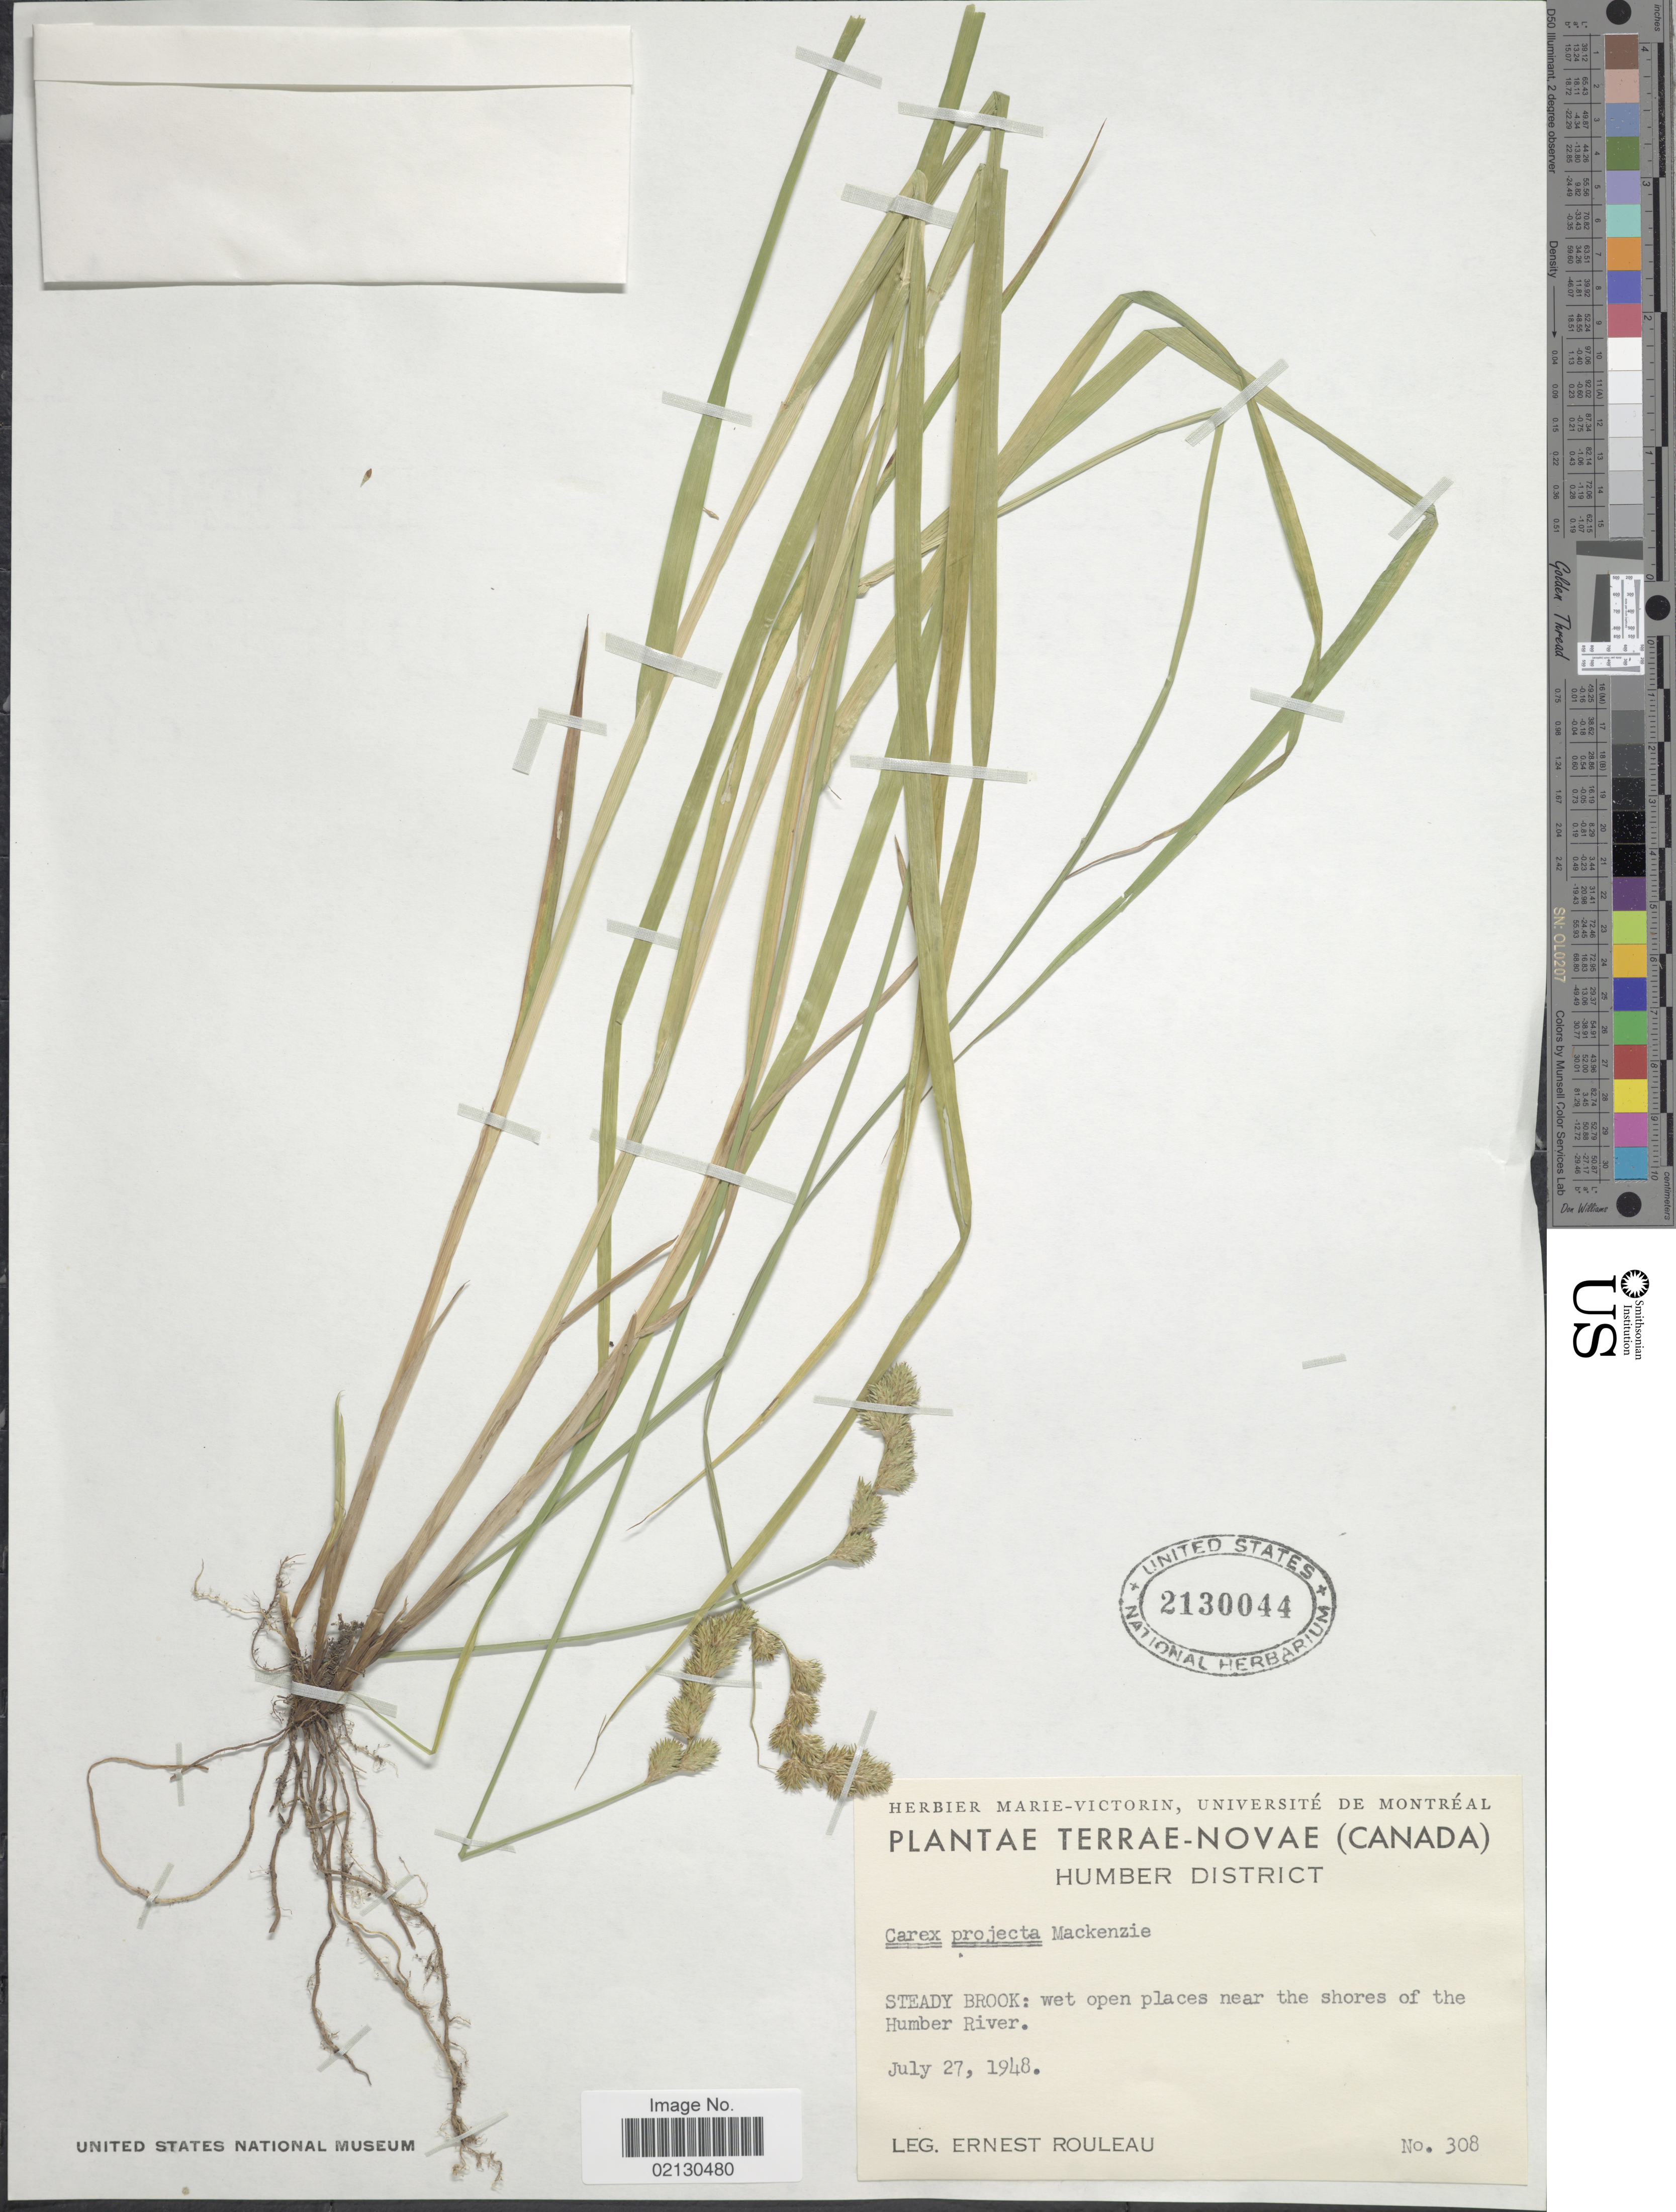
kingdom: Plantae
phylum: Tracheophyta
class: Liliopsida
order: Poales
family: Cyperaceae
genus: Carex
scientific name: Carex projecta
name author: Mack.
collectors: J. Rouleau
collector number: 308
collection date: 1948-07-27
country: Canada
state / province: Newfoundland and Labrador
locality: Terra-Novae. Humber District. Steady Brook: near the shores of the Humber River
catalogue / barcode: US 2130044